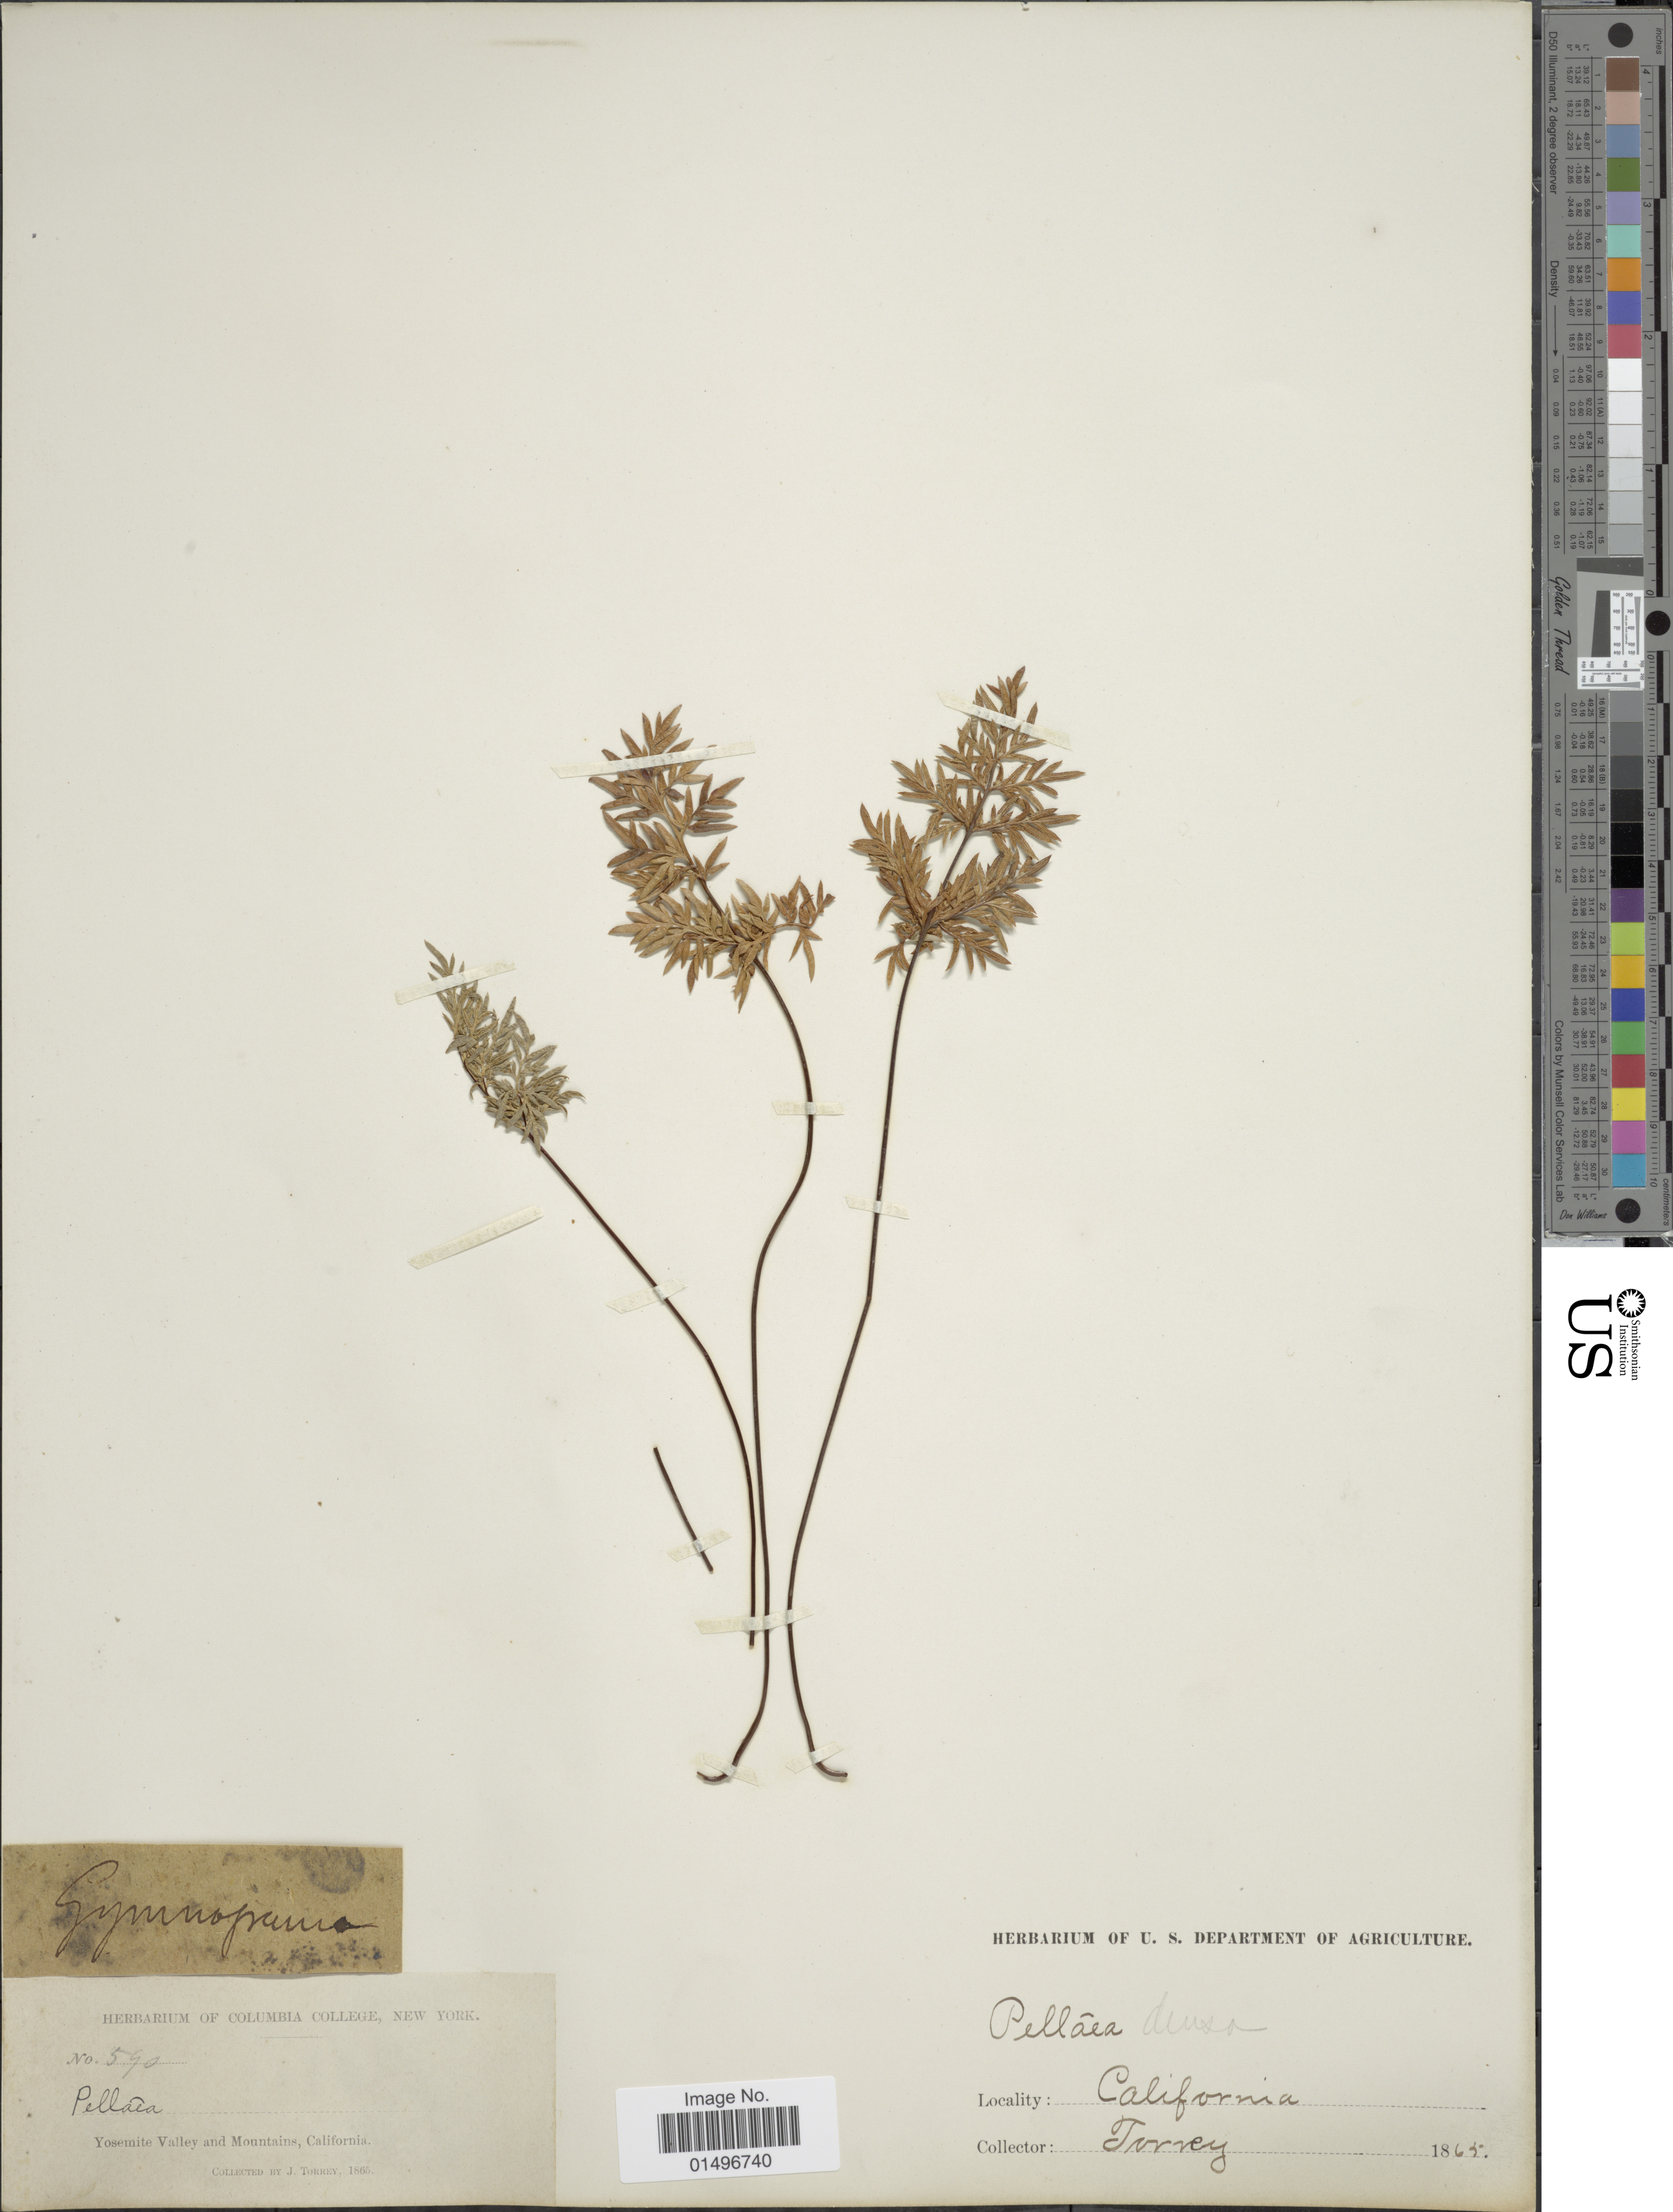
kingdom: Plantae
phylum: Tracheophyta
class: Polypodiopsida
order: Polypodiales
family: Pteridaceae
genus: Aspidotis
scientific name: Aspidotis densa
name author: (Brack.) Lellinger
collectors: J. Torrey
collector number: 590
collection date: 1865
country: United States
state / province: California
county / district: Mariposa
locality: California, Yosemite Valley and Mountains.